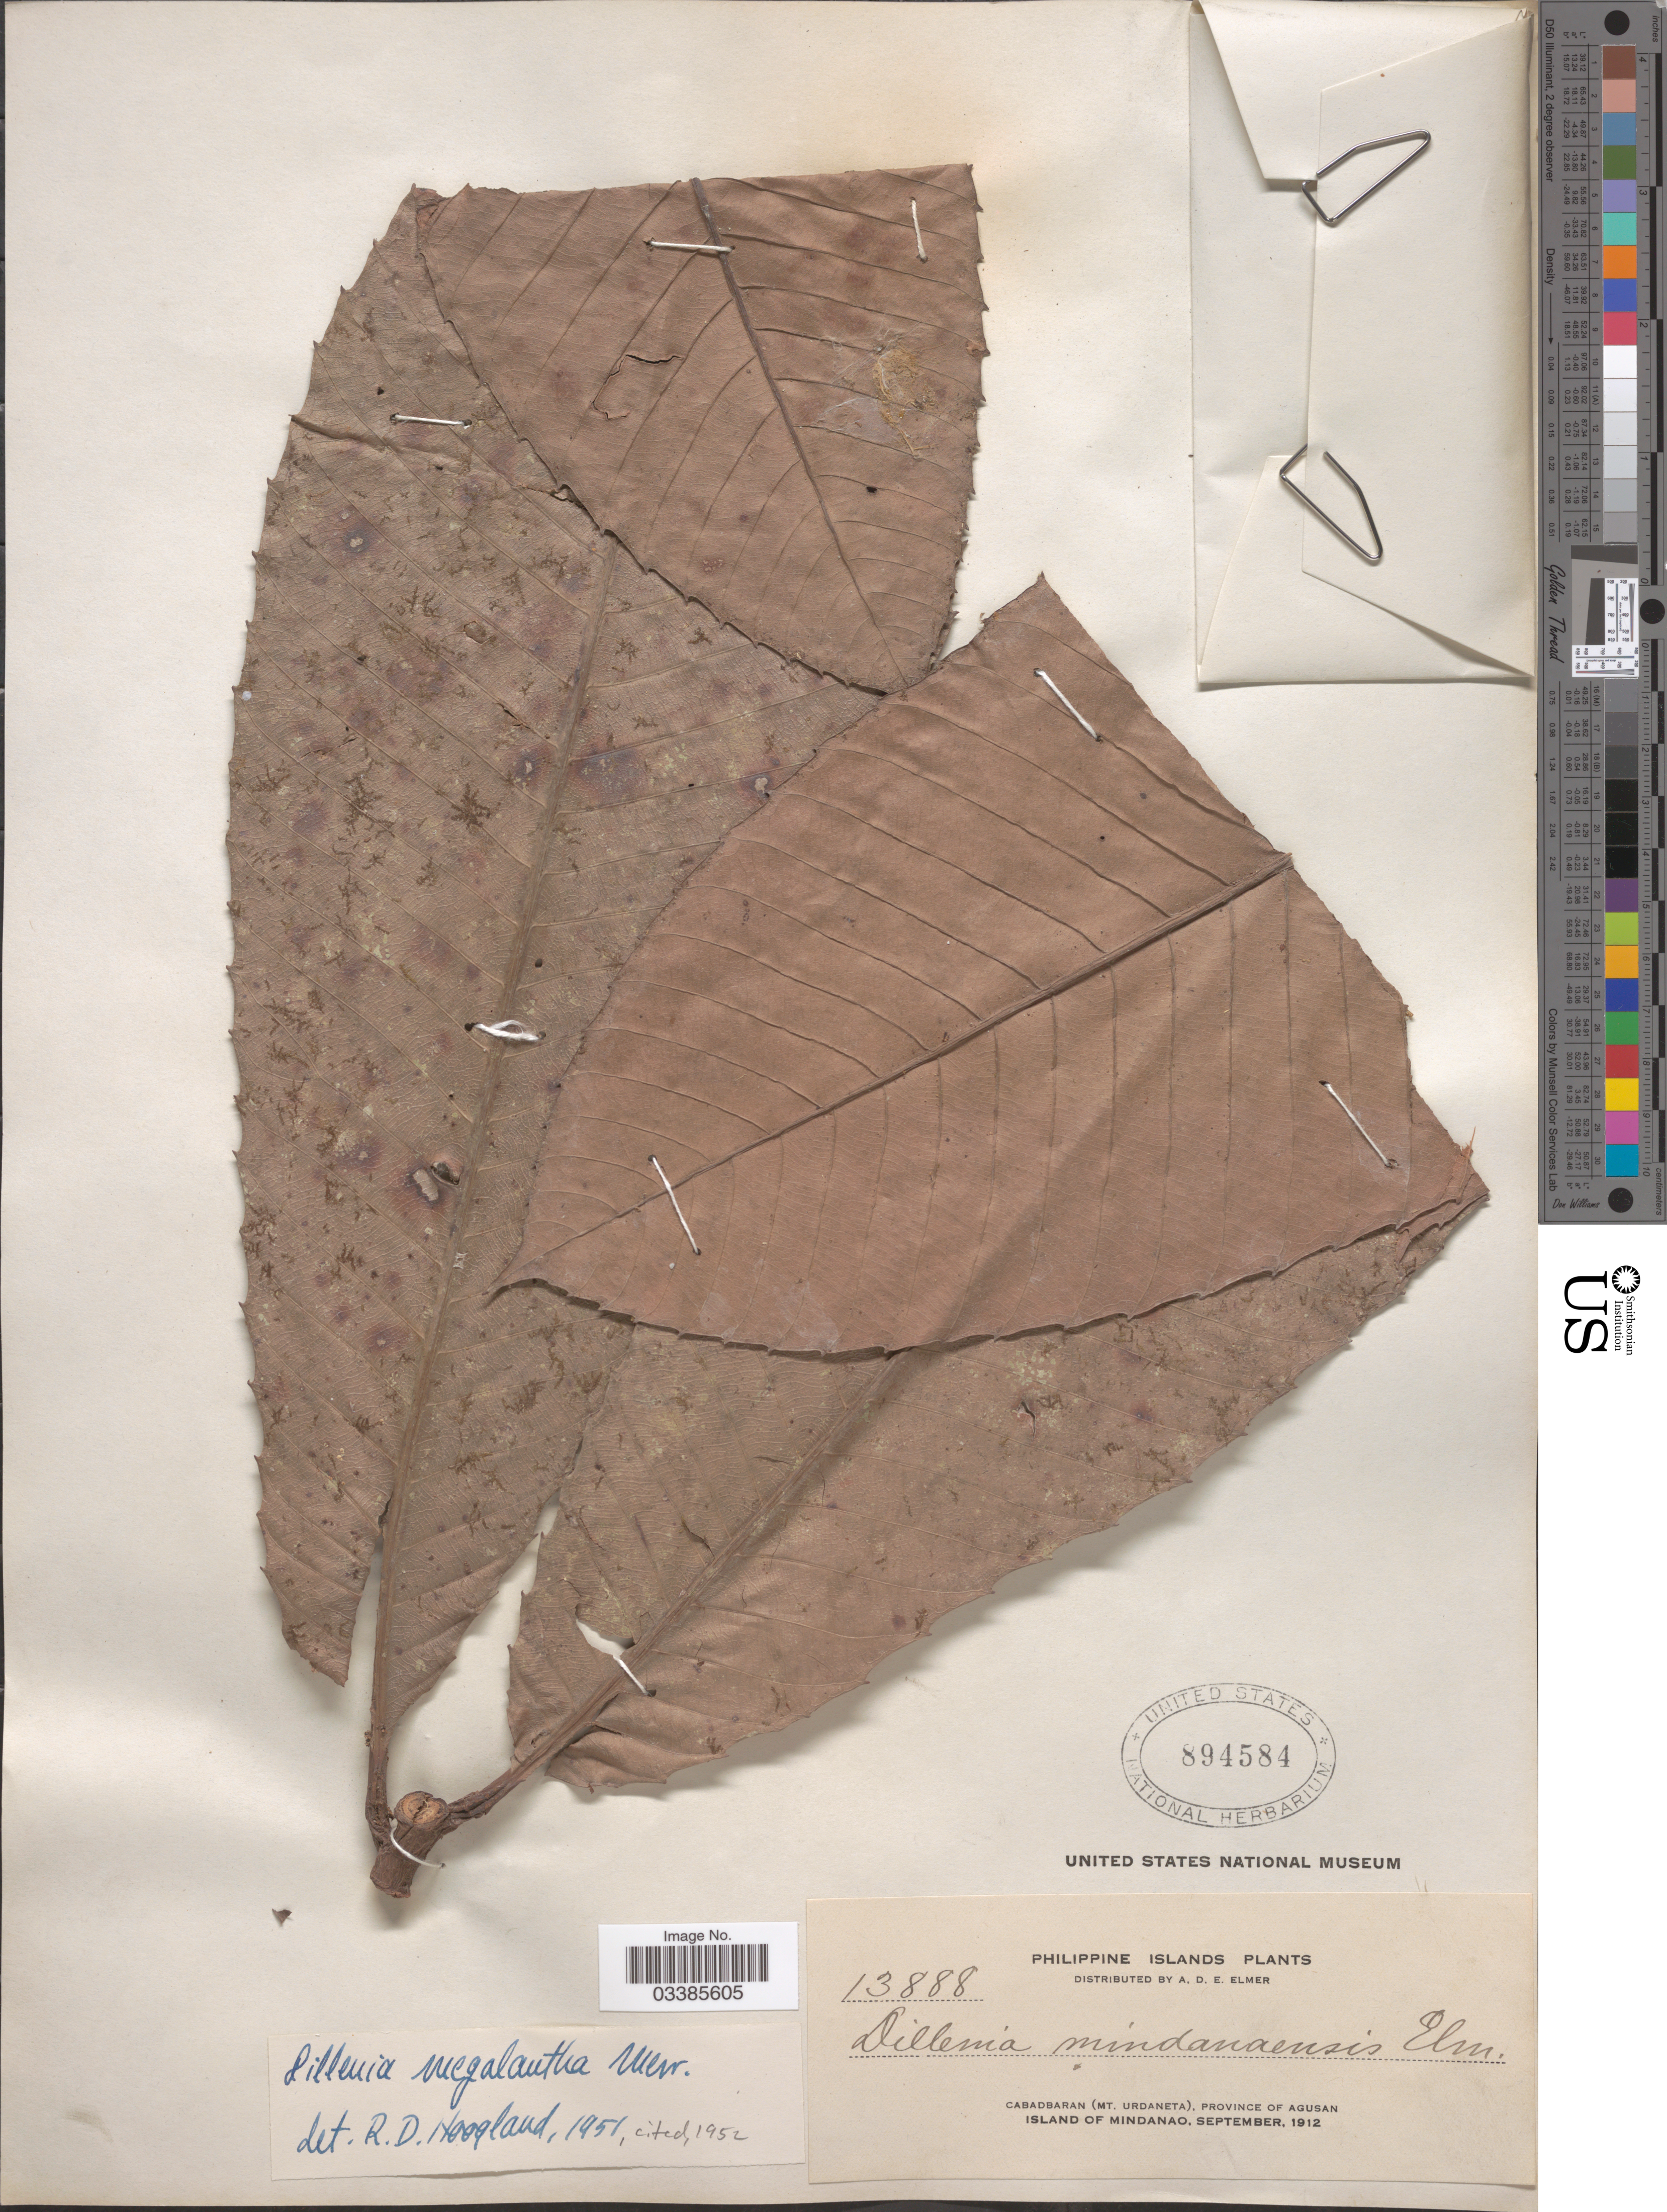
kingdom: Plantae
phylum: Tracheophyta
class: Magnoliopsida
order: Dilleniales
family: Dilleniaceae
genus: Dillenia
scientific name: Dillenia megalantha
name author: Merr.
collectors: A. D. E. Elmer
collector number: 13888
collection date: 1912-09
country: Philippines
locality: Cabadbaran (Mt. Urdaneta), Province of Agusan. Island of Mindanao.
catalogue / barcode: US 894584